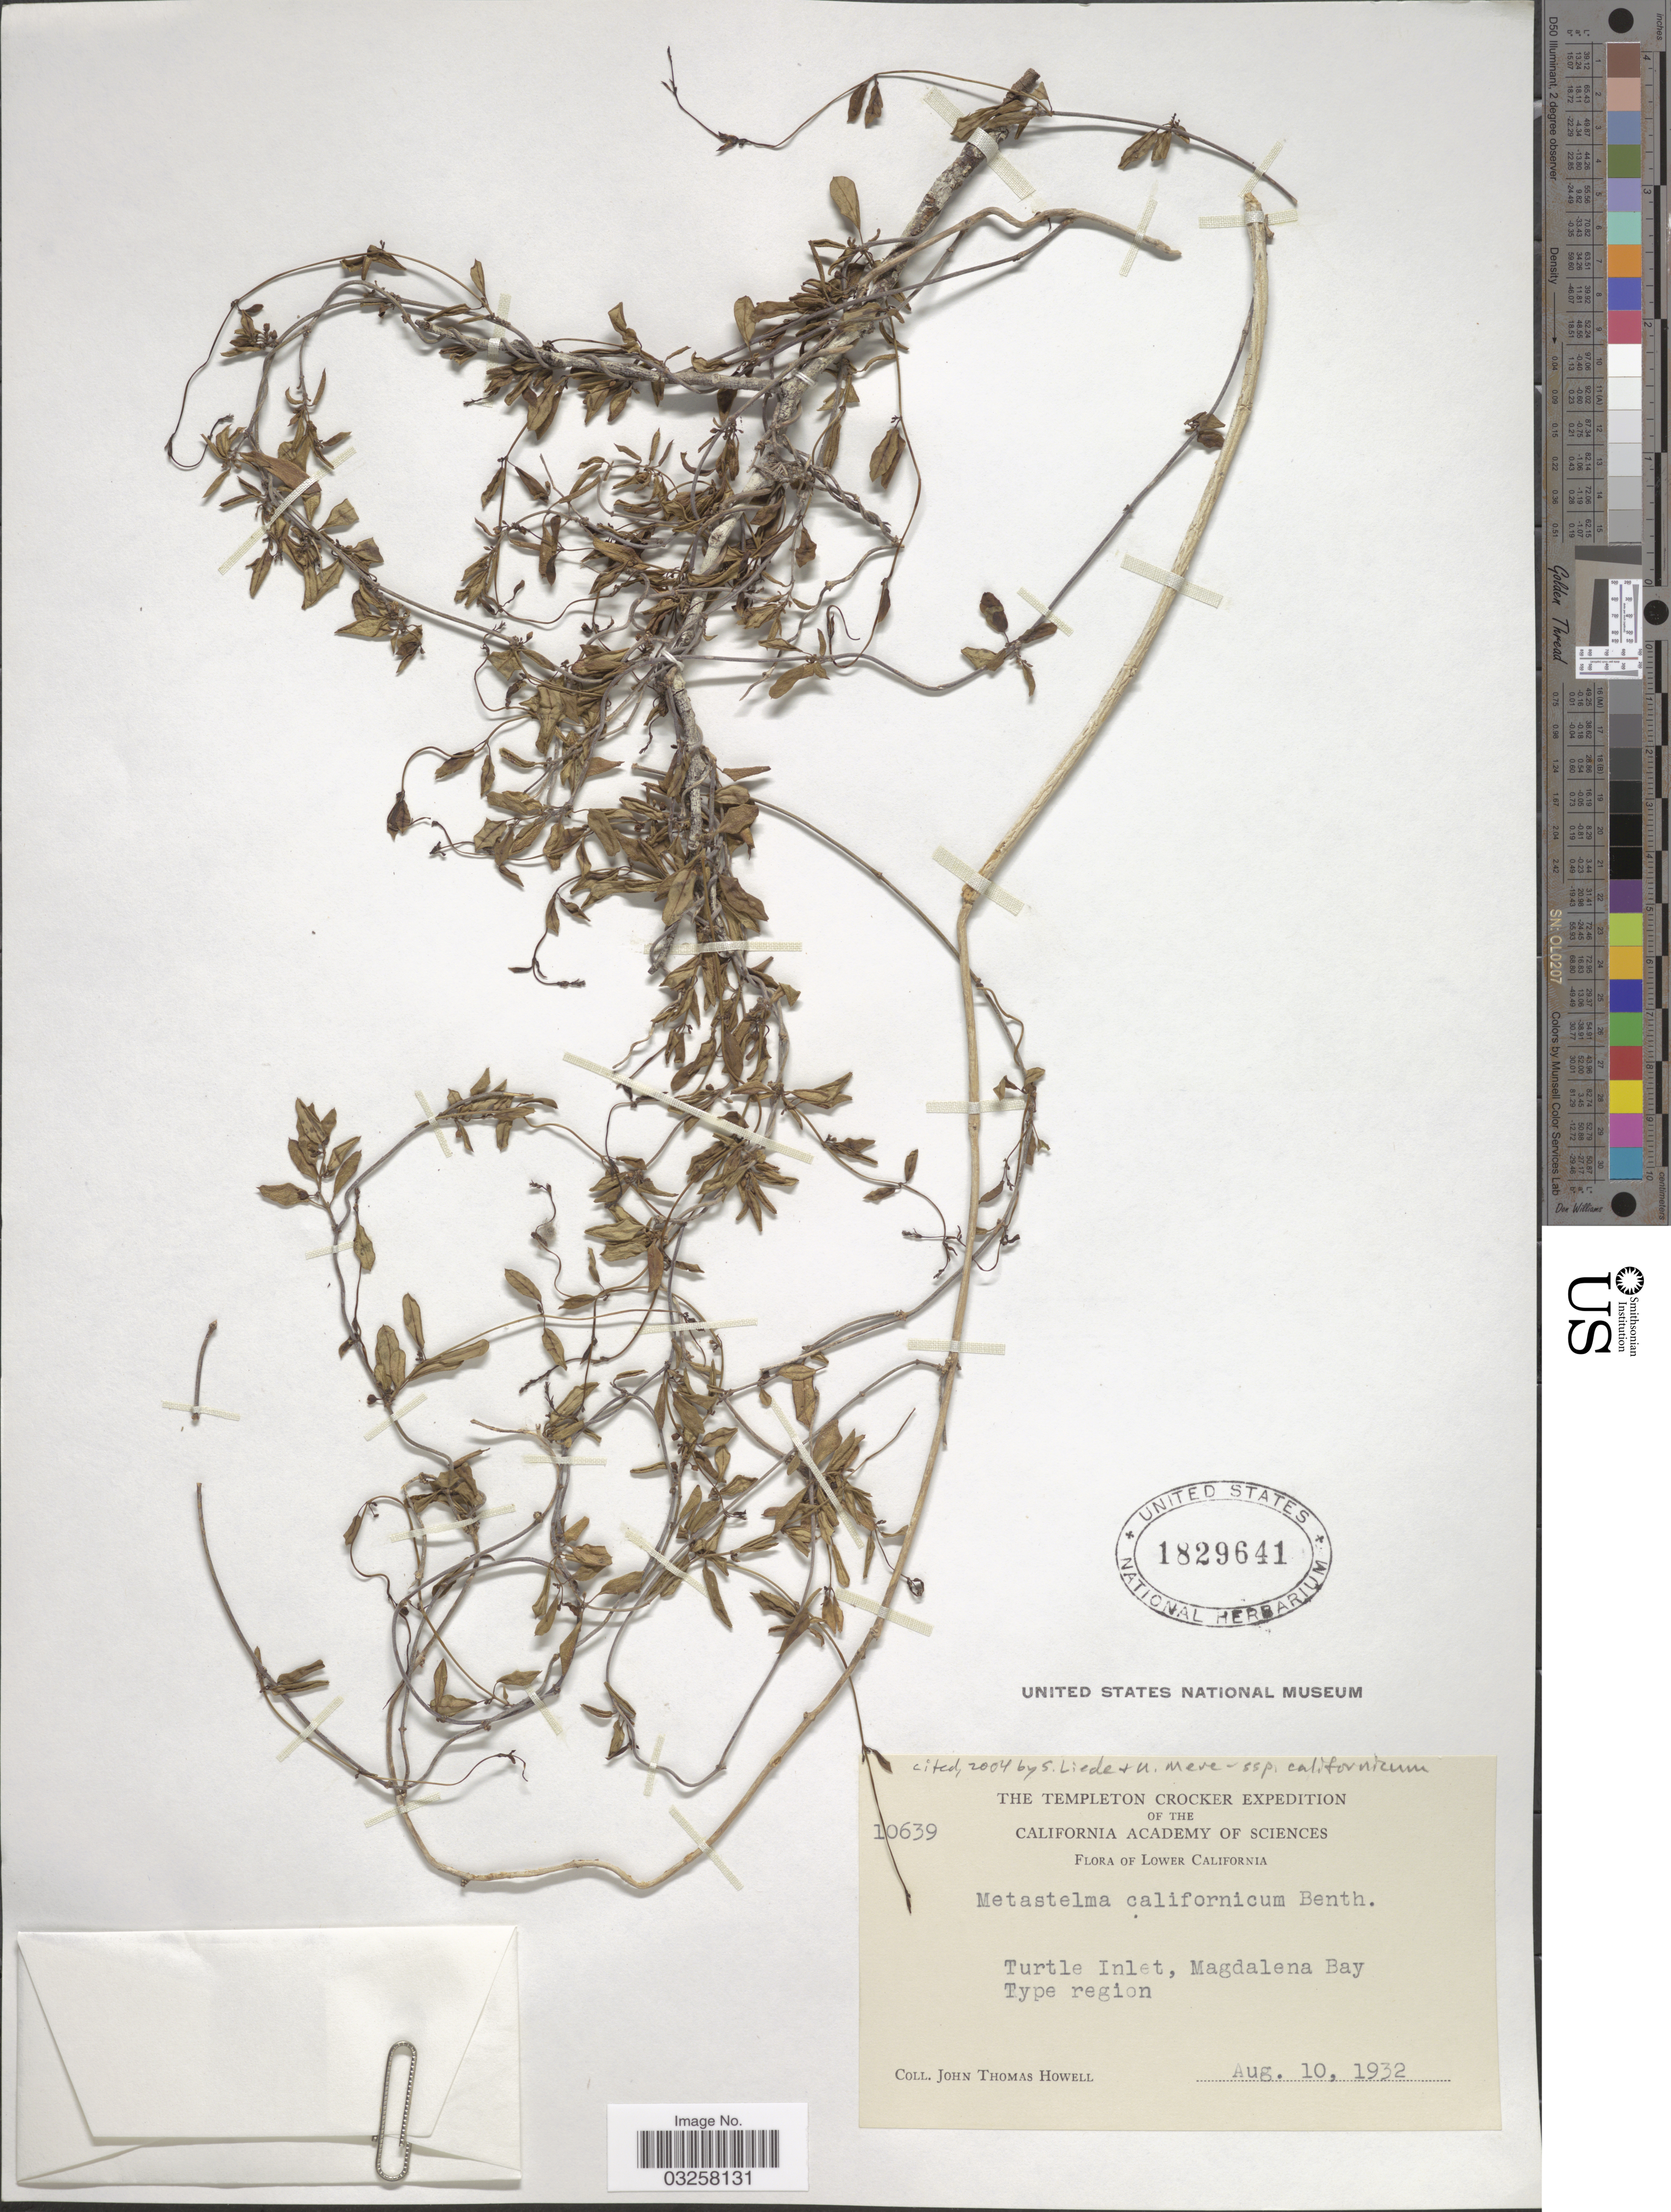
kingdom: Plantae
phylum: Tracheophyta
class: Magnoliopsida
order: Gentianales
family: Apocynaceae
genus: Metastelma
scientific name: Metastelma californicum subsp. californicum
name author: Benth.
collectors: J. T. Howell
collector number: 10639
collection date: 1932-08-10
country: Mexico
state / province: Baja California Sur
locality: Lower California, Turtle Inlet, Magdalena Bay.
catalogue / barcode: US 1829641